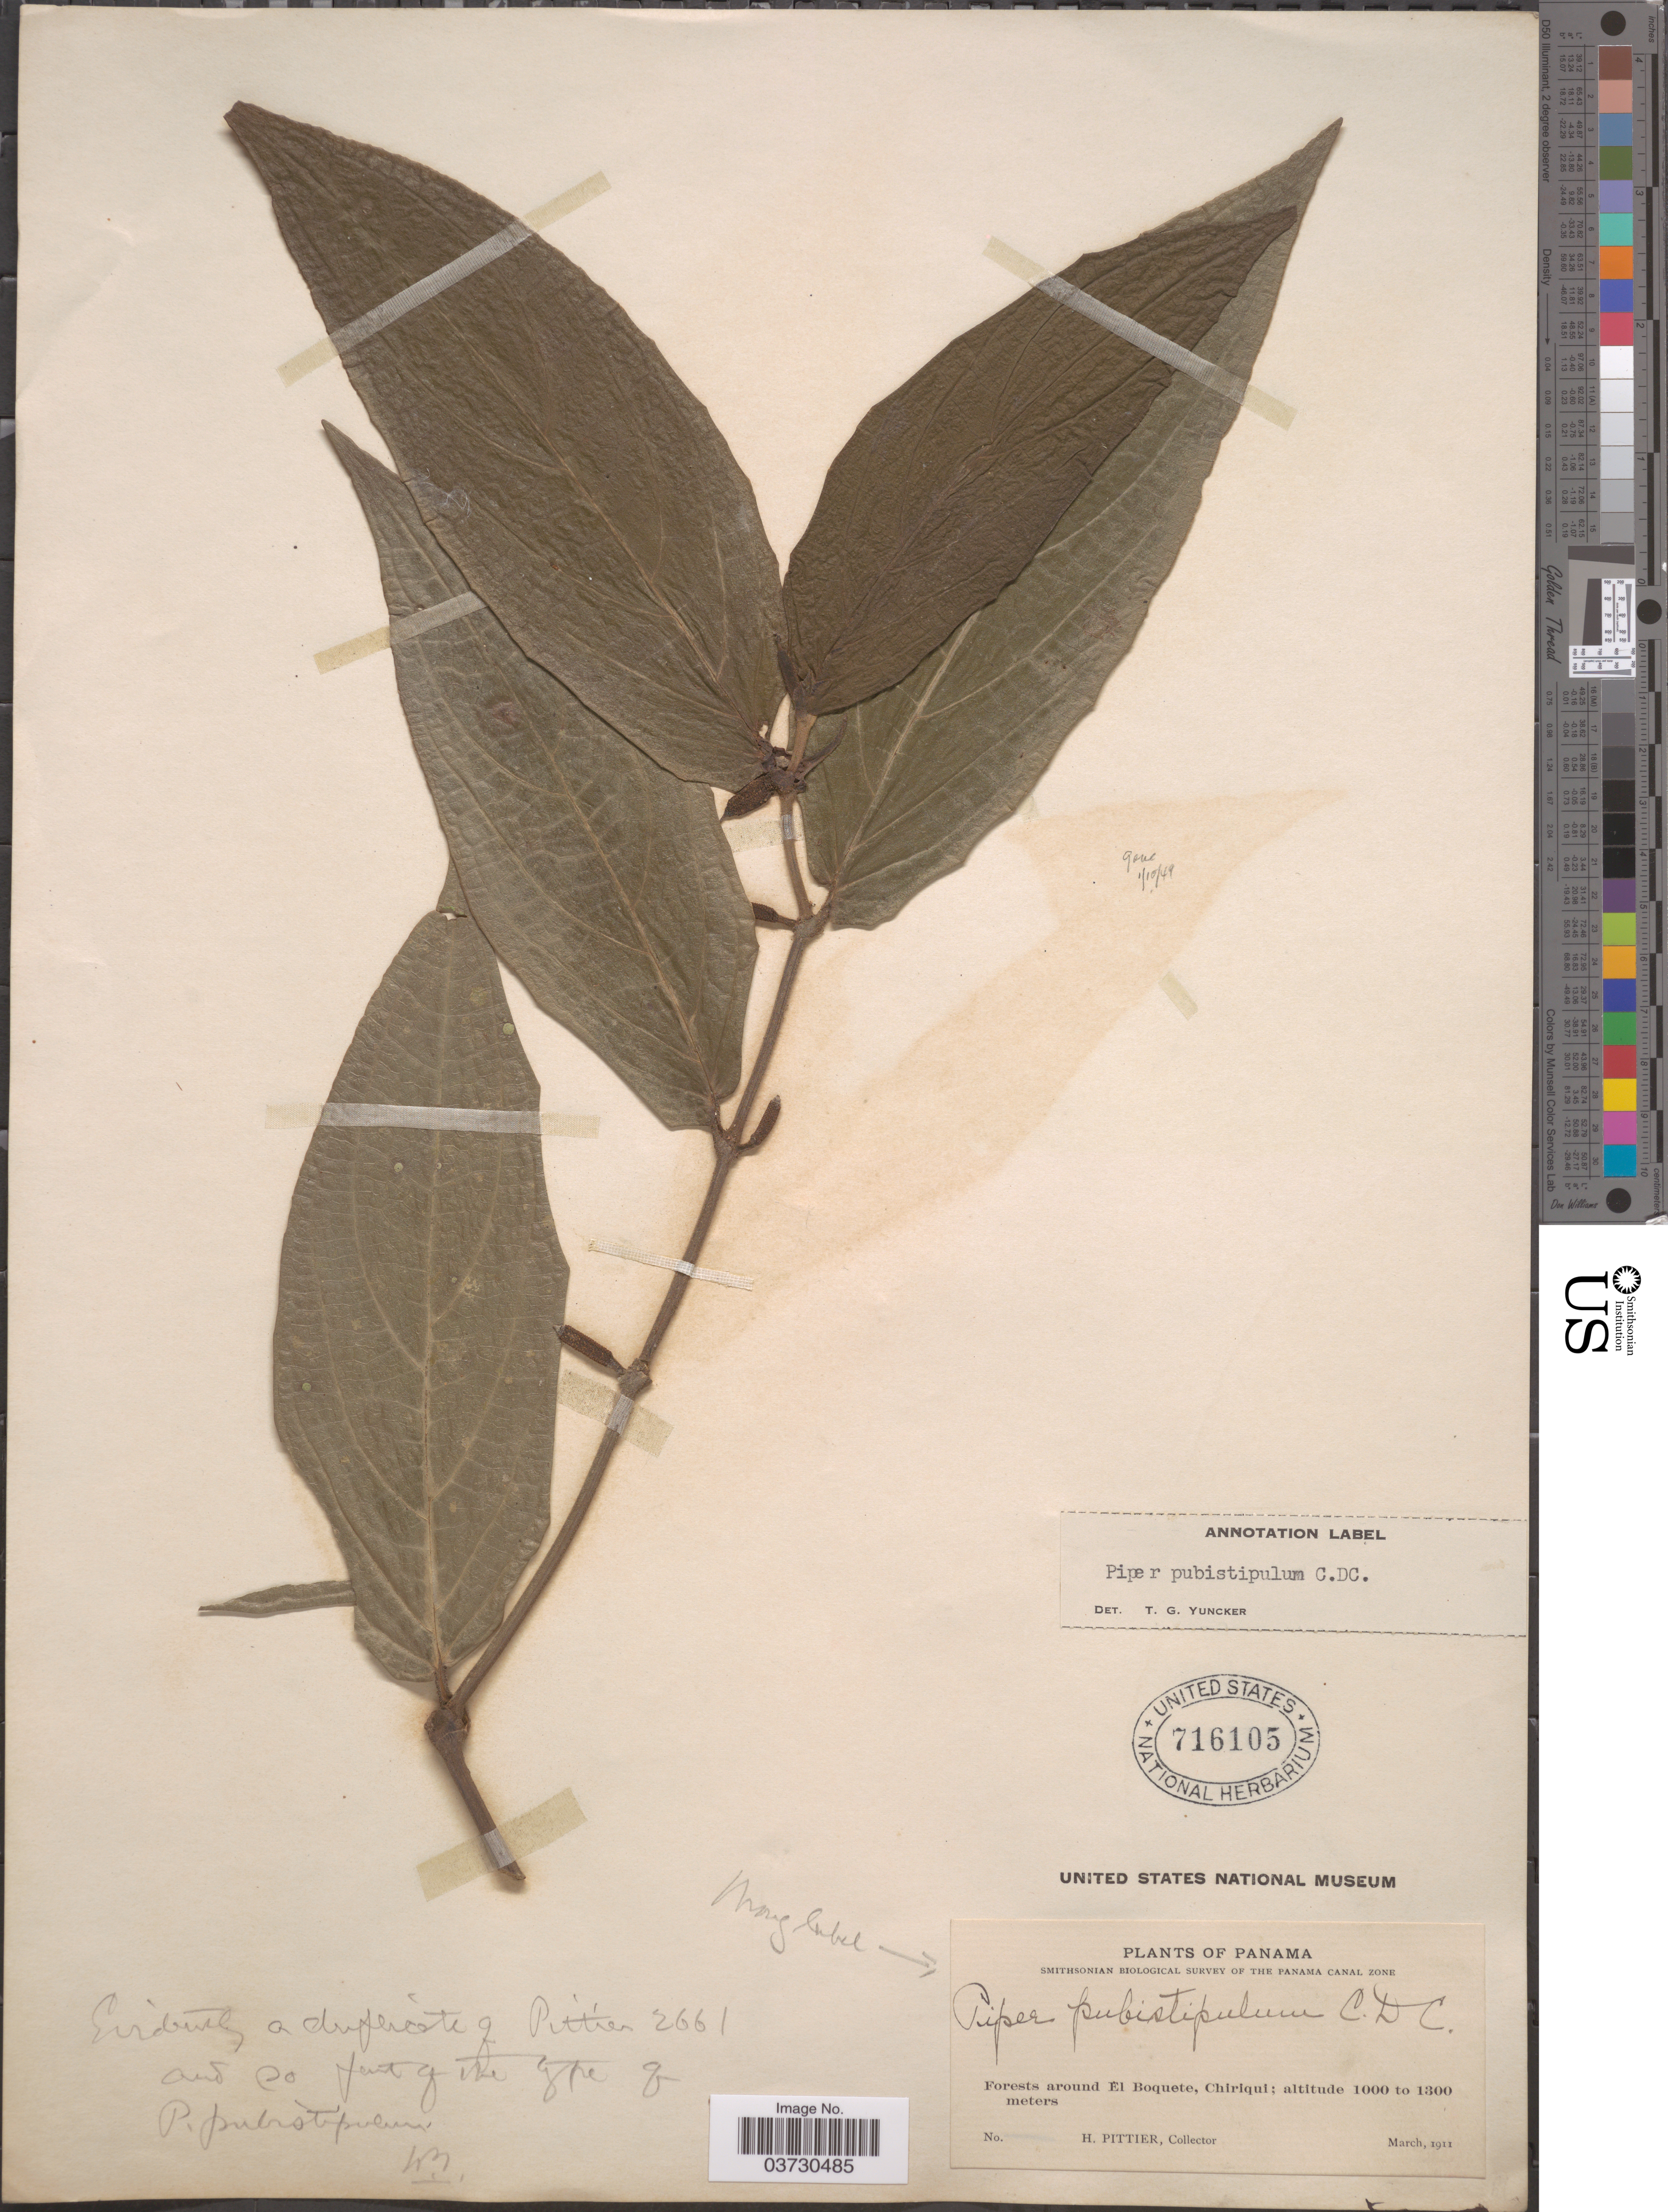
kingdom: Plantae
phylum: Tracheophyta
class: Magnoliopsida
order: Piperales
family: Piperaceae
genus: Piper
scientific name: Piper pubistipulum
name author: C. DC.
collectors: H. F. Pittier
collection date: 1911-03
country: Panama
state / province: Chiriqui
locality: Forest around El Boquete.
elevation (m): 1000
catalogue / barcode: US 716105